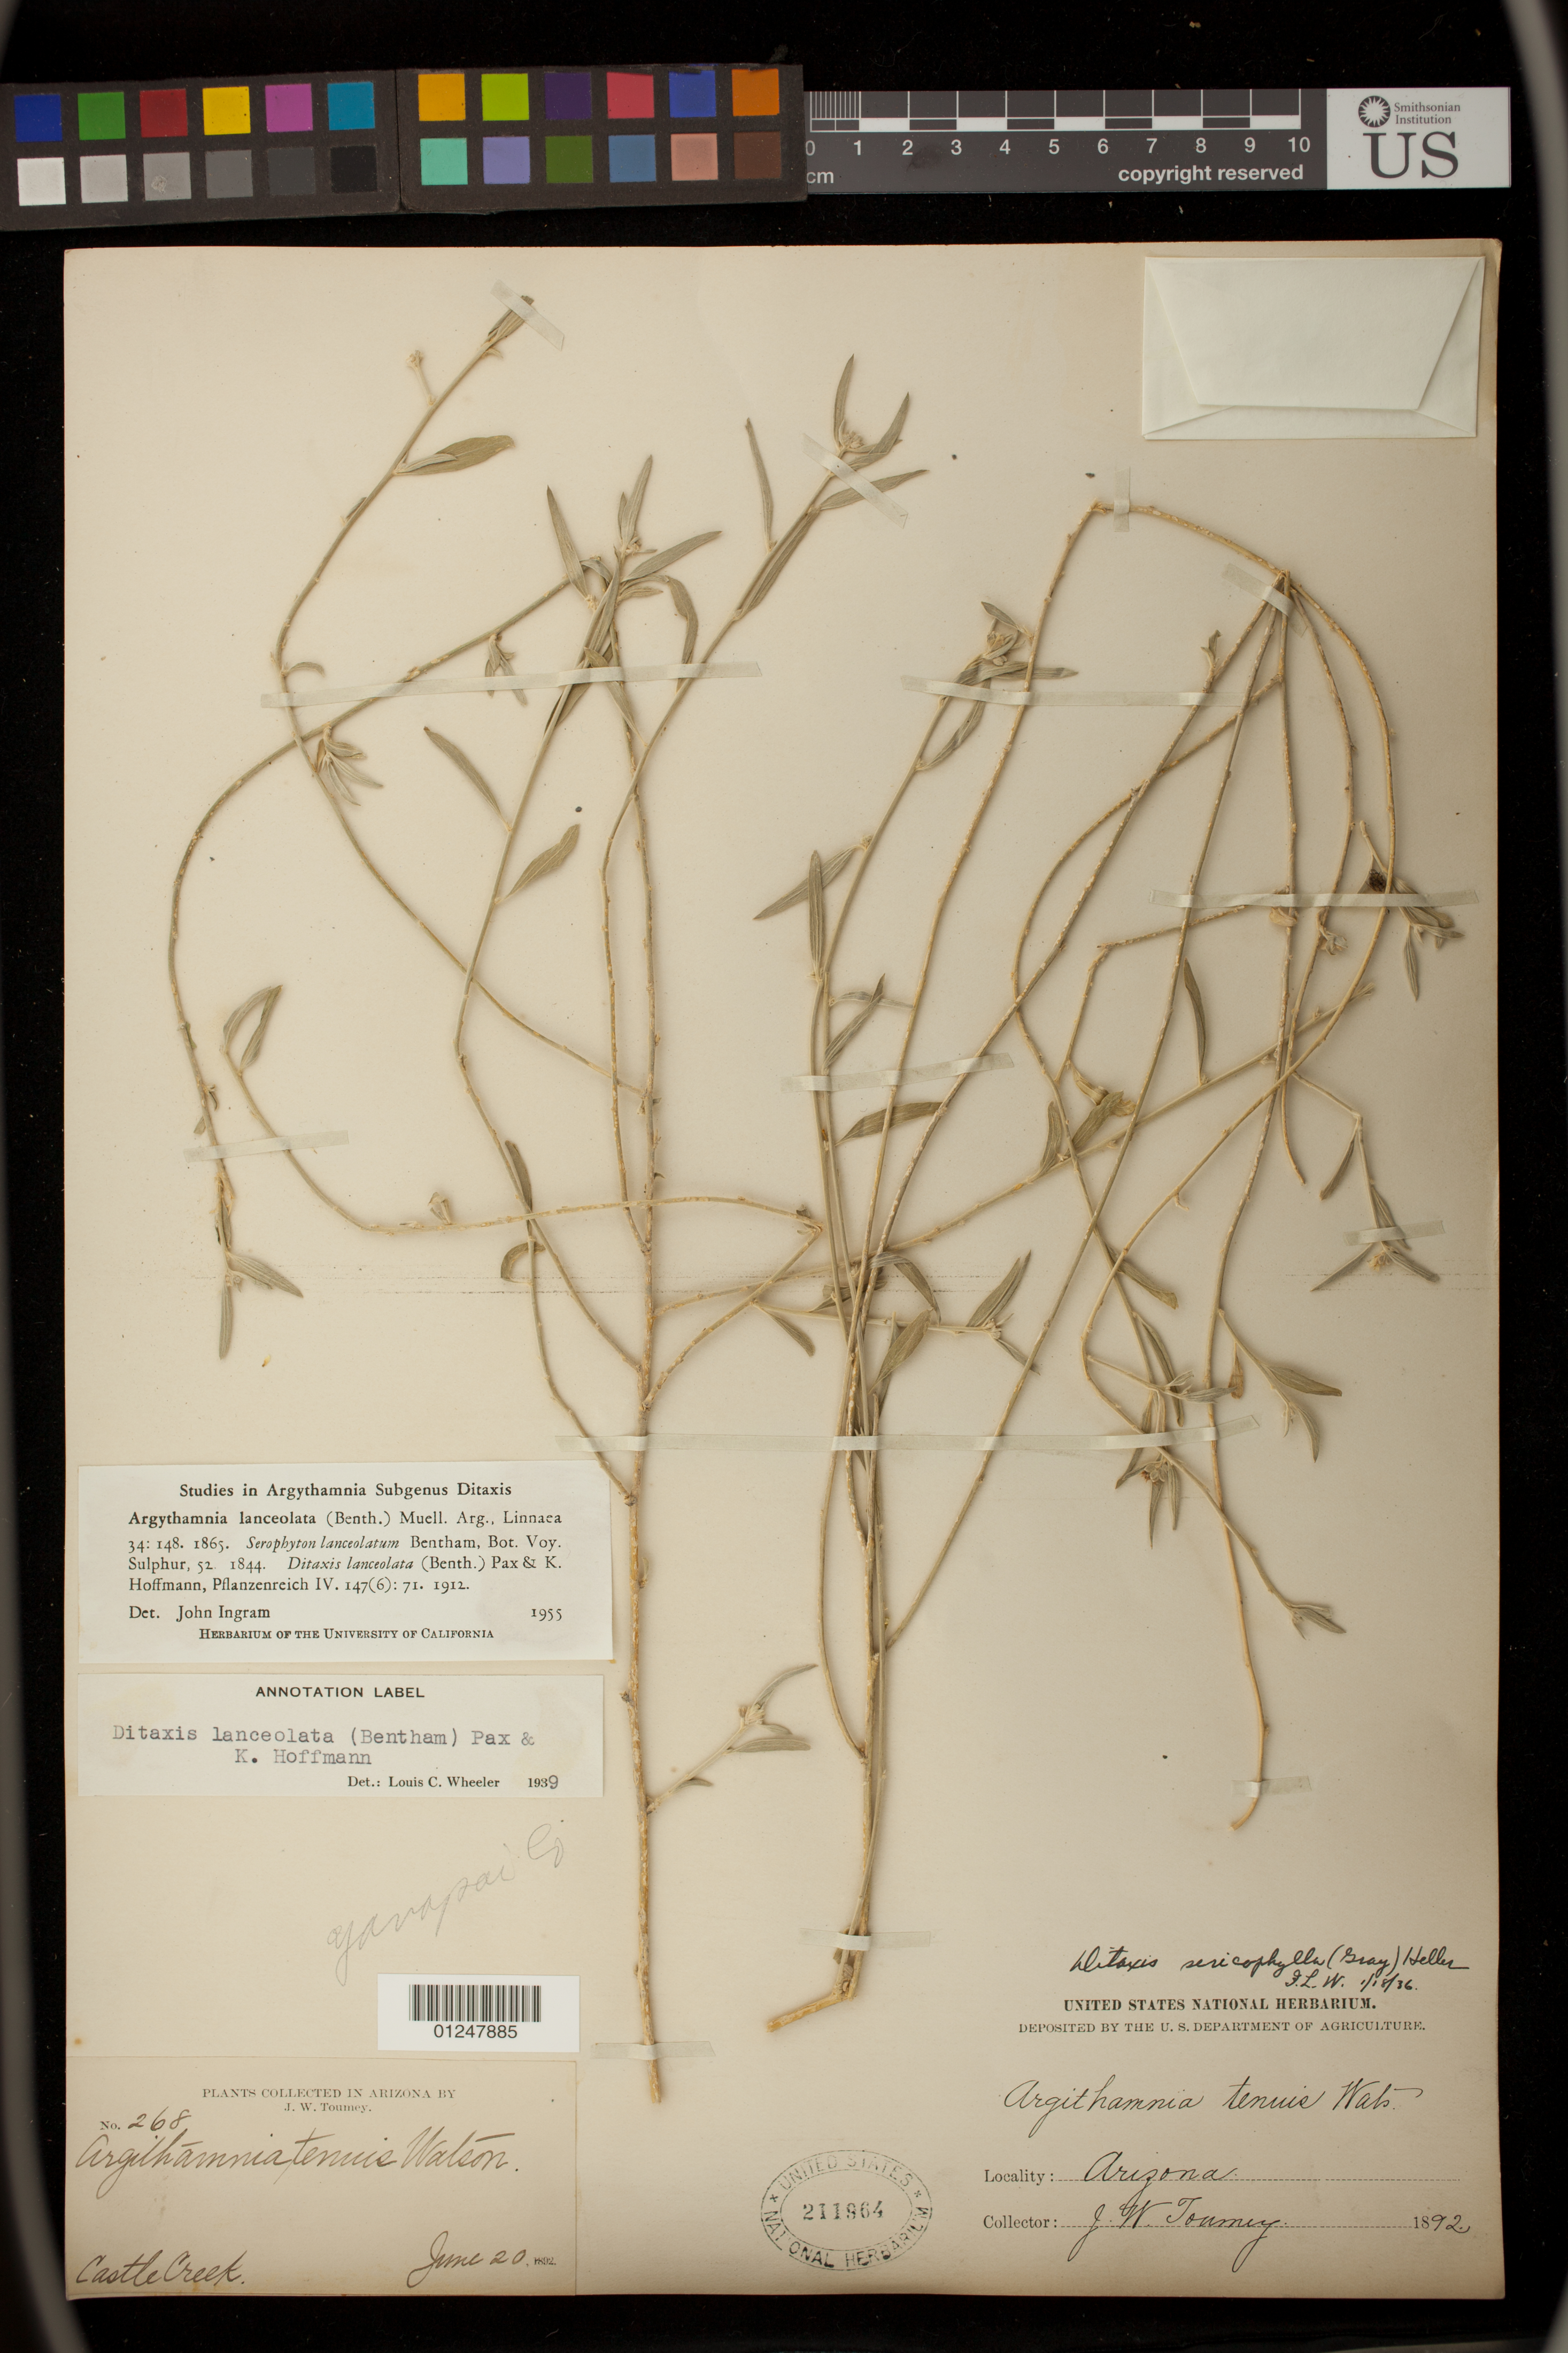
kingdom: Plantae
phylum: Tracheophyta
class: Magnoliopsida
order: Malpighiales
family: Euphorbiaceae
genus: Argythamnia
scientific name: Argythamnia lanceolata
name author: (Benth.) Müll. Arg.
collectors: J. W. Toumey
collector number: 268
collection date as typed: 20 Jun 1892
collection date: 1892-06-20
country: United States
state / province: Arizona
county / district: Yavapai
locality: Castle Creek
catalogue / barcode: US 211964